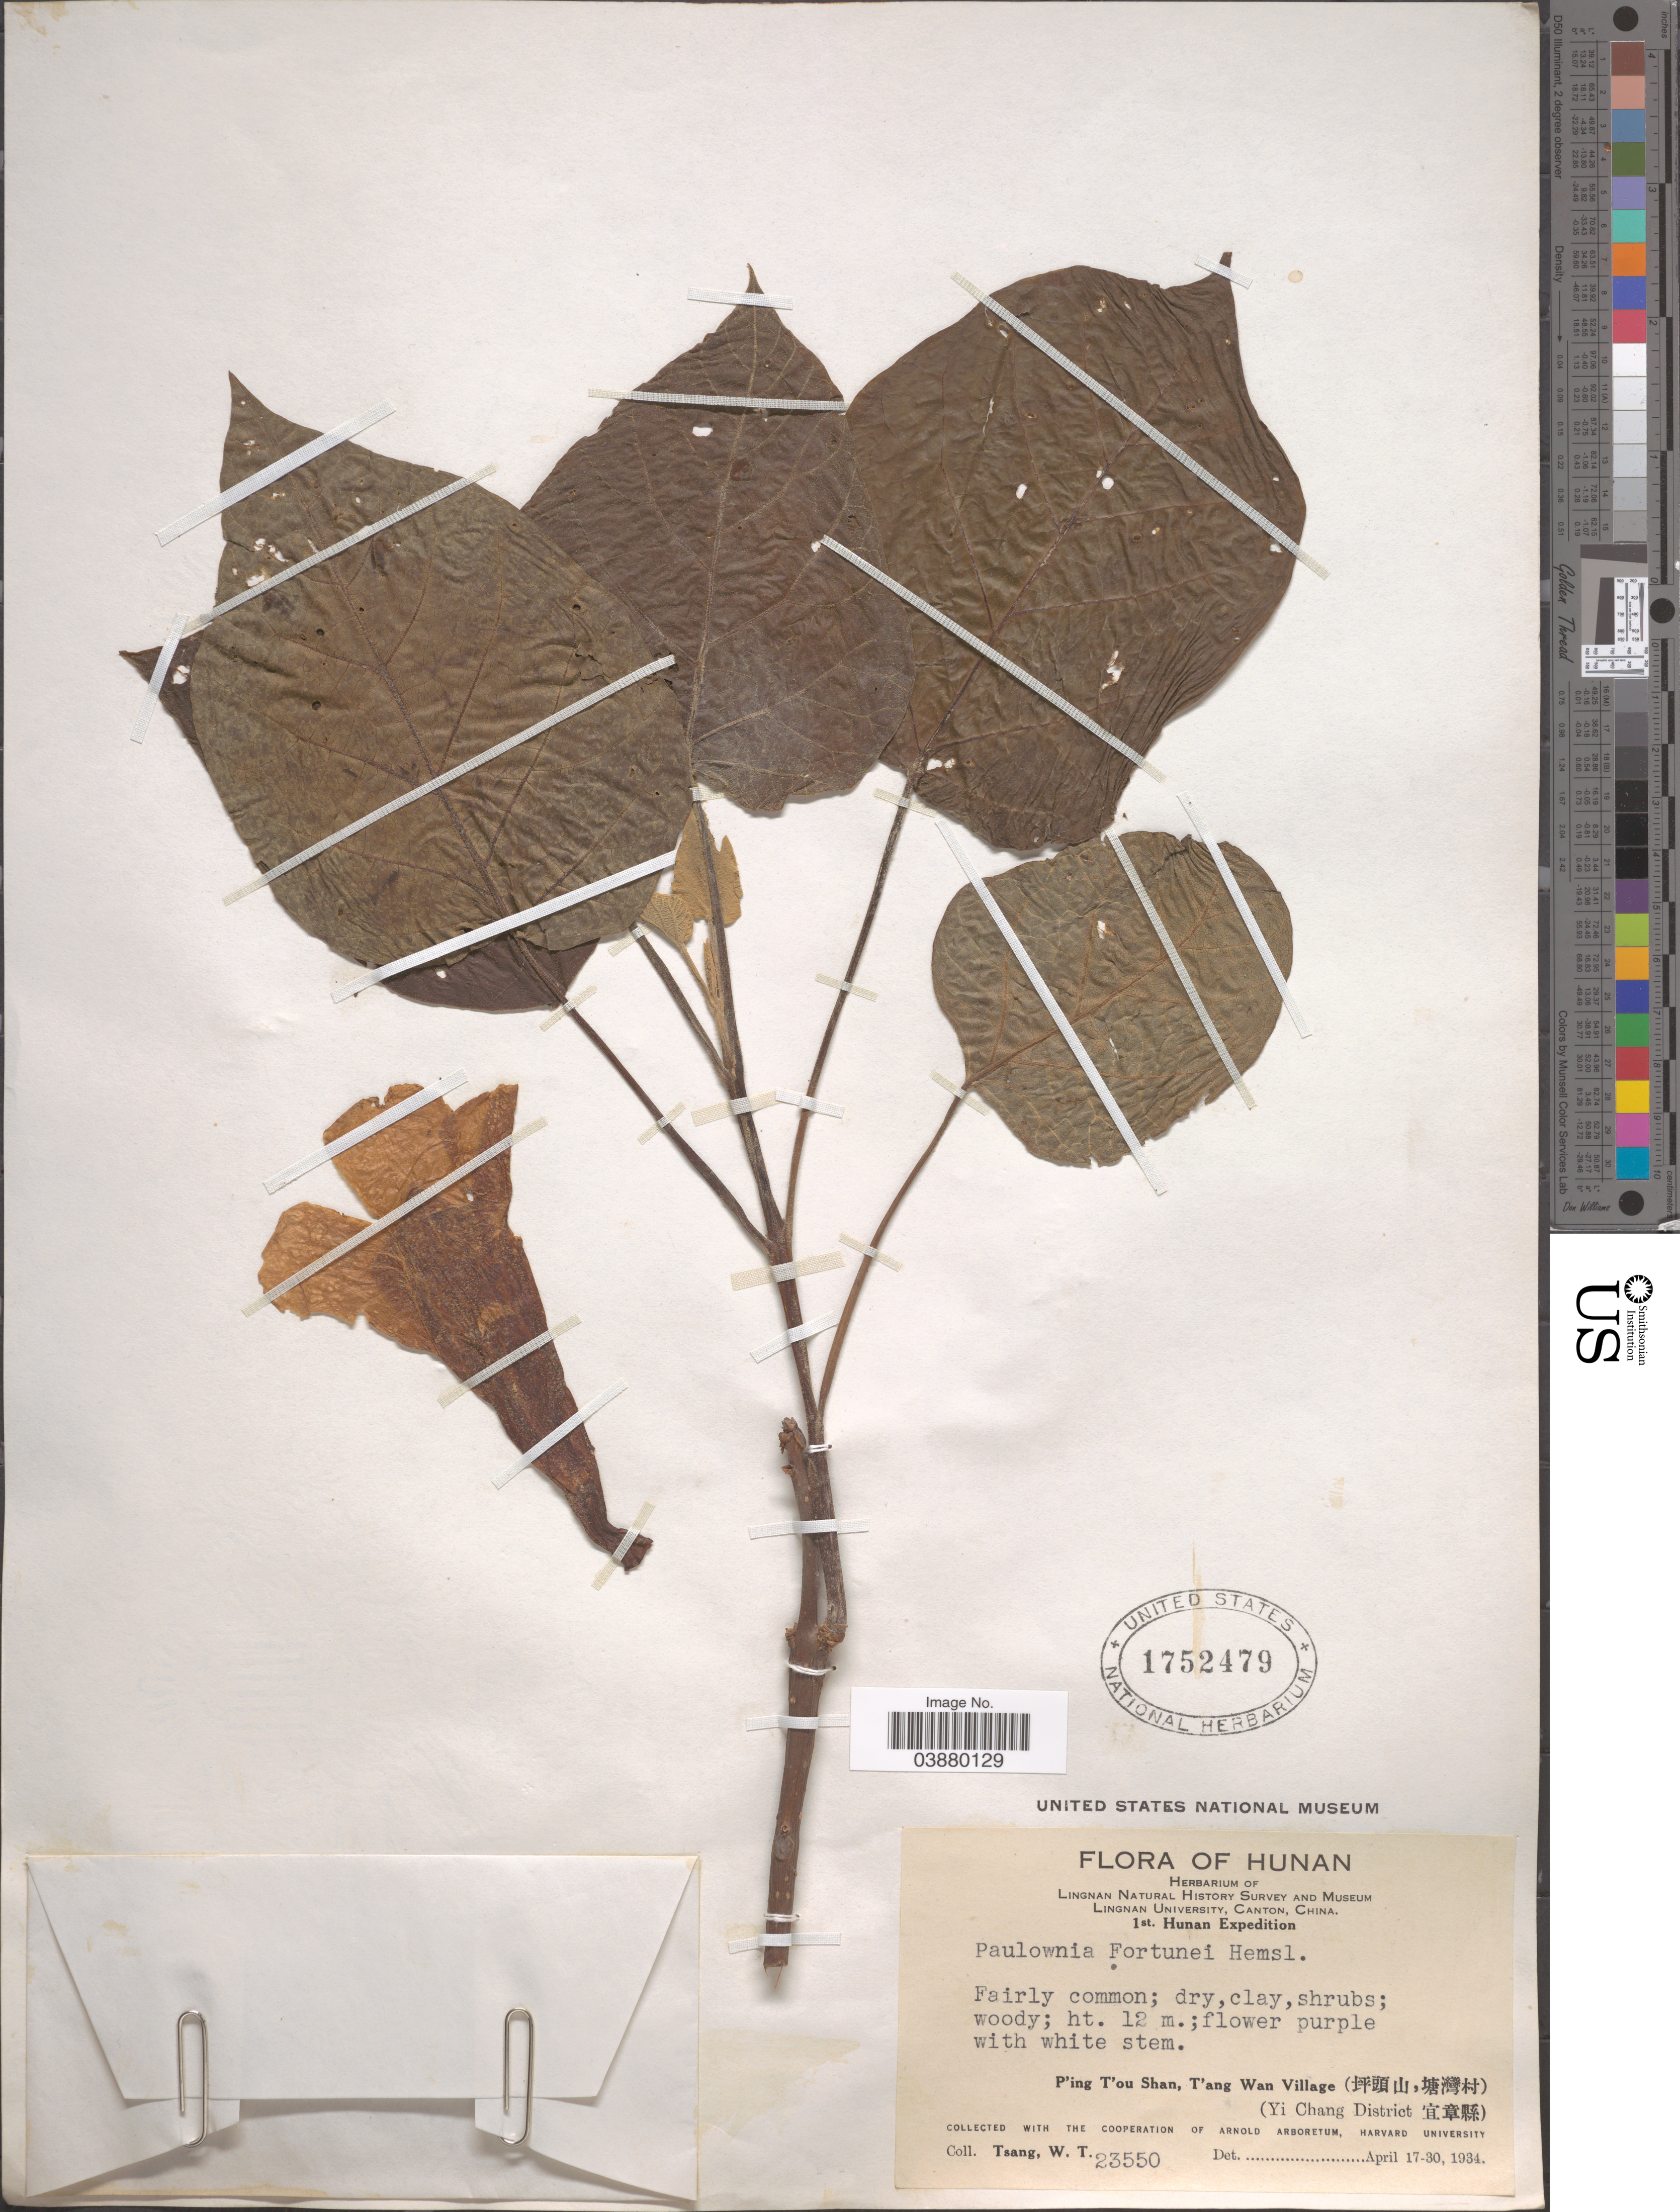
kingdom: Plantae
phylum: Tracheophyta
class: Magnoliopsida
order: Lamiales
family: Paulowniaceae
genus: Paulownia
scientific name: Paulownia fortunei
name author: (Seem.) Hemsl.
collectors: W. T. Tsang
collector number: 23550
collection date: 1934-04-17/1934-04-30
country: China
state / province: Hunan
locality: P'ing T'ou Shan, T'ang Wan Village (X). (Yi Chang District X).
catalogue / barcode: US 1752479